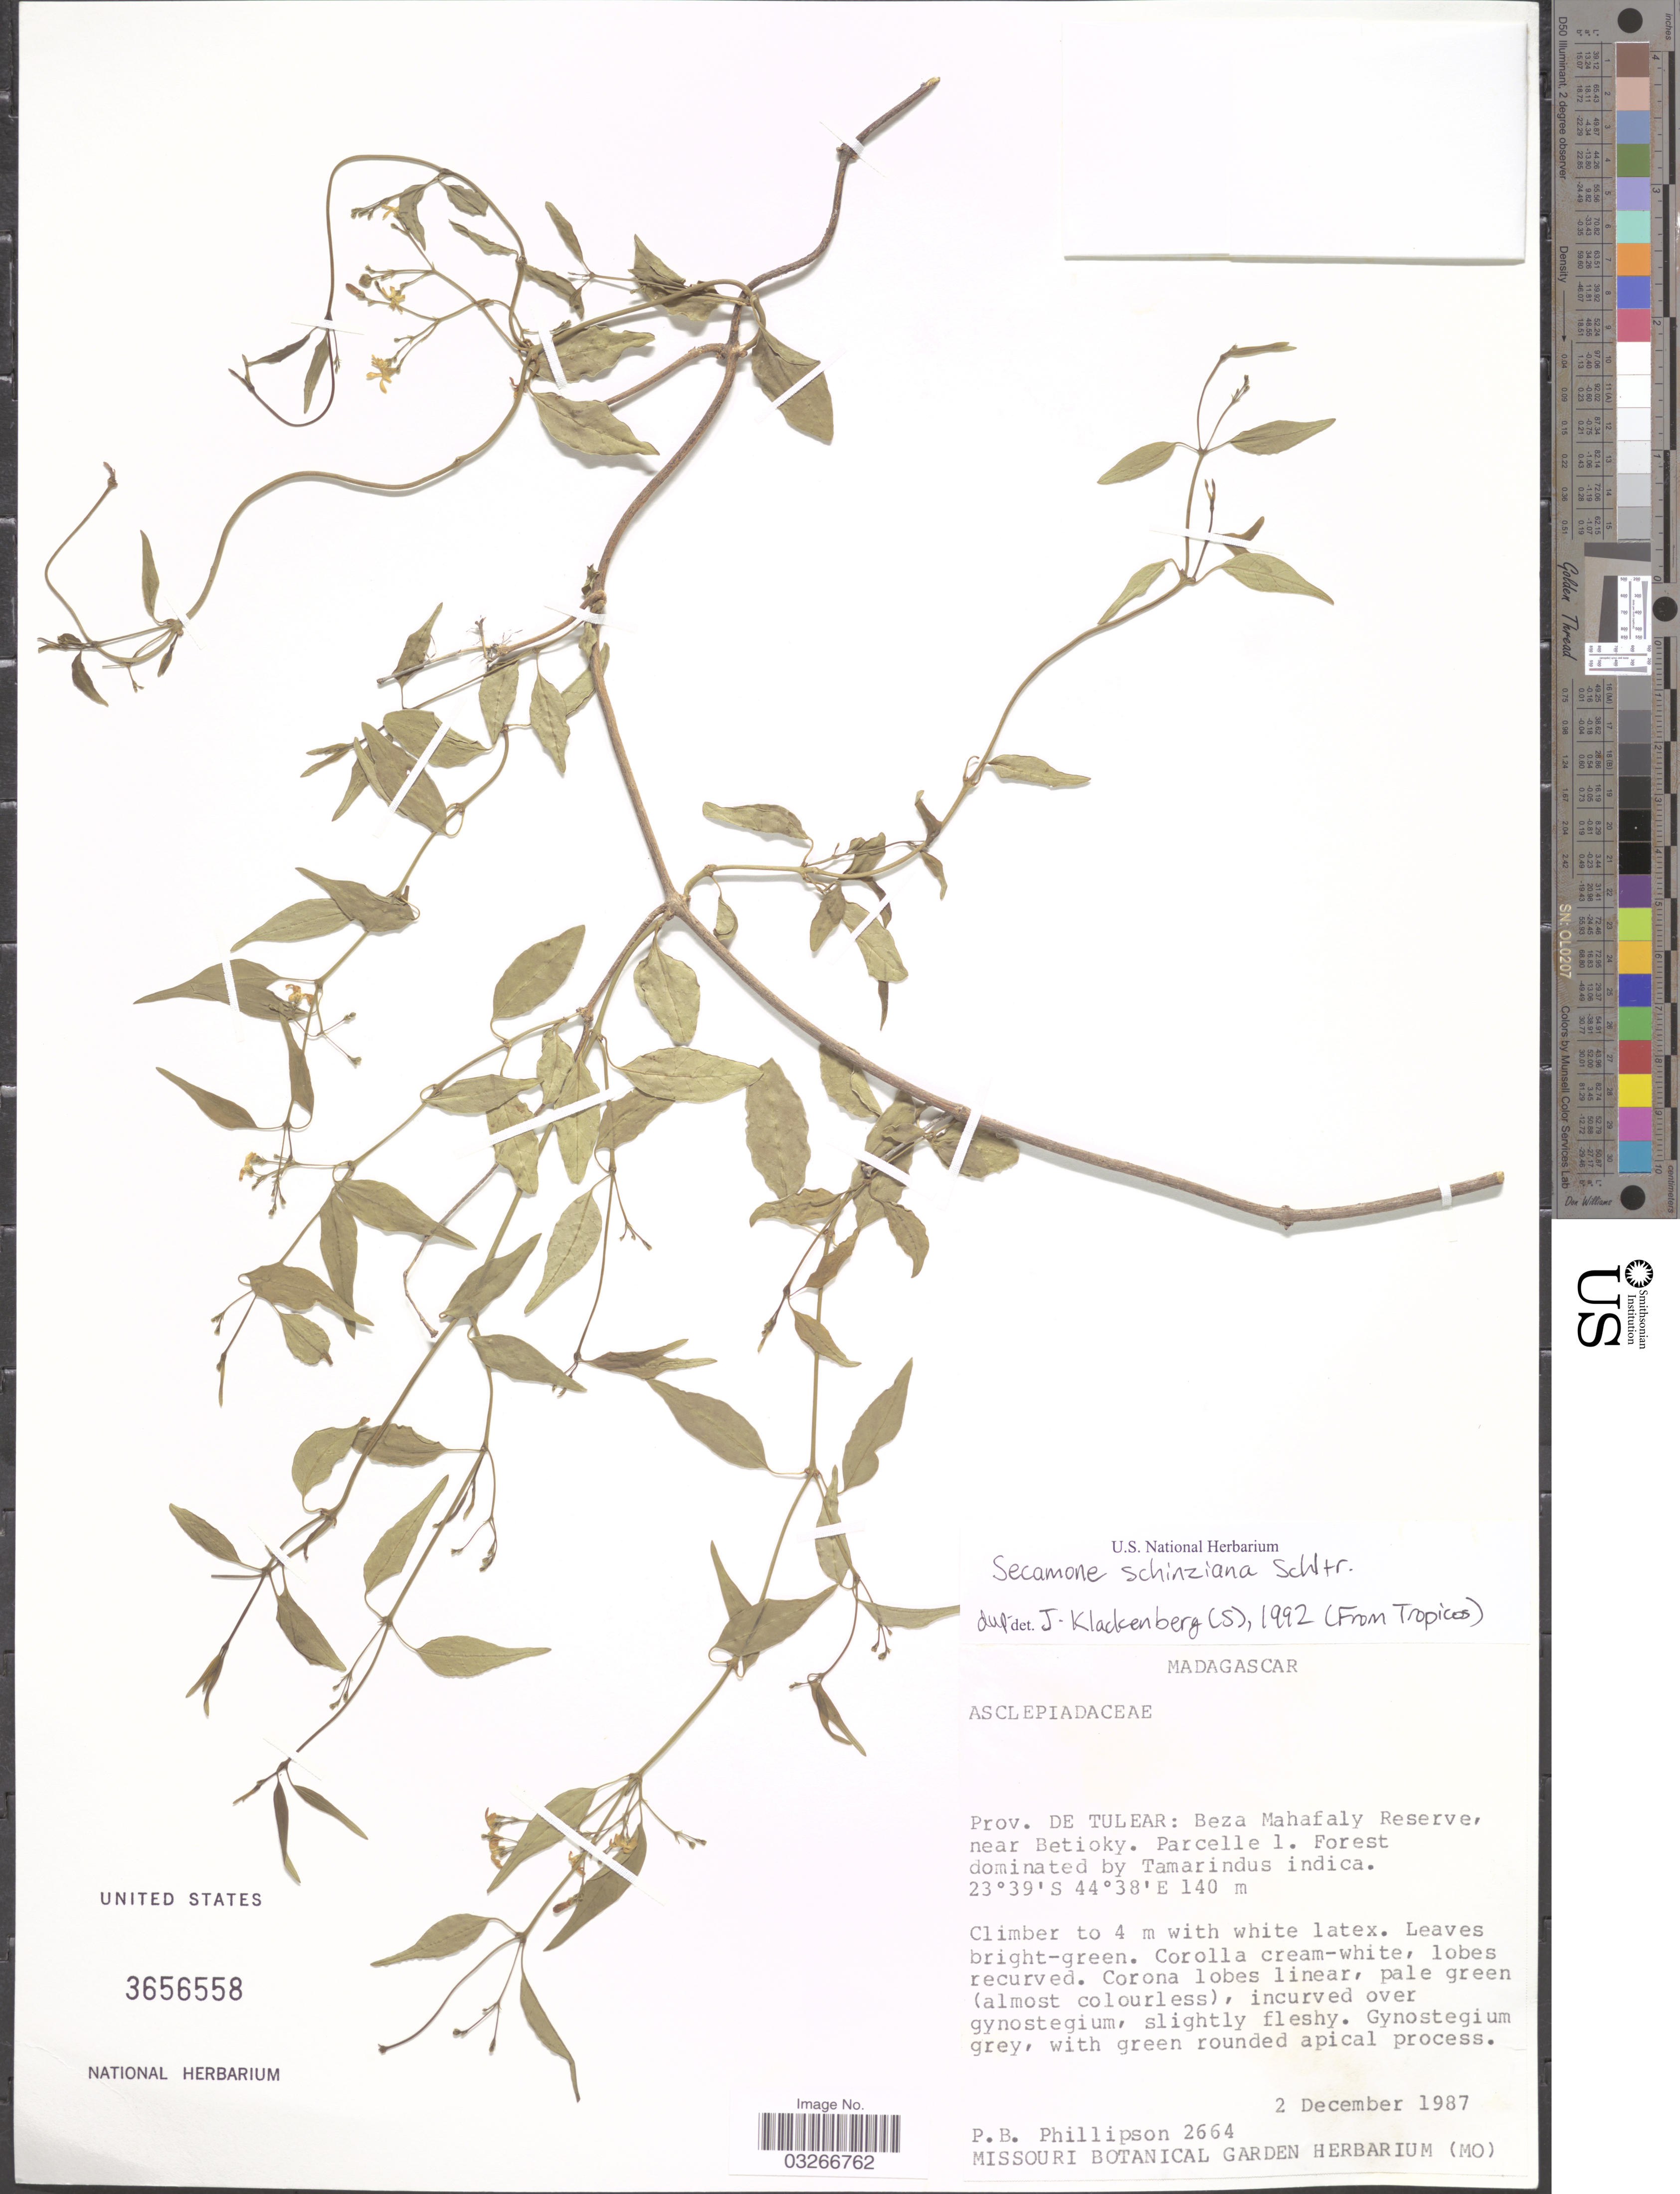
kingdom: Plantae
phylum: Tracheophyta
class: Magnoliopsida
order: Gentianales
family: Apocynaceae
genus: Secamone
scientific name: Secamone schinziana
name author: Schltr.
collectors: P. B. Phillipson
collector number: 2664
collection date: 1987-12-02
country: Madagascar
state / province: Atsimo-Andrefana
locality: Prov. De Tulear: Beza Mahafaly Reserve, near Betioky. Parcelle 1.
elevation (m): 140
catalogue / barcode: US 3656558